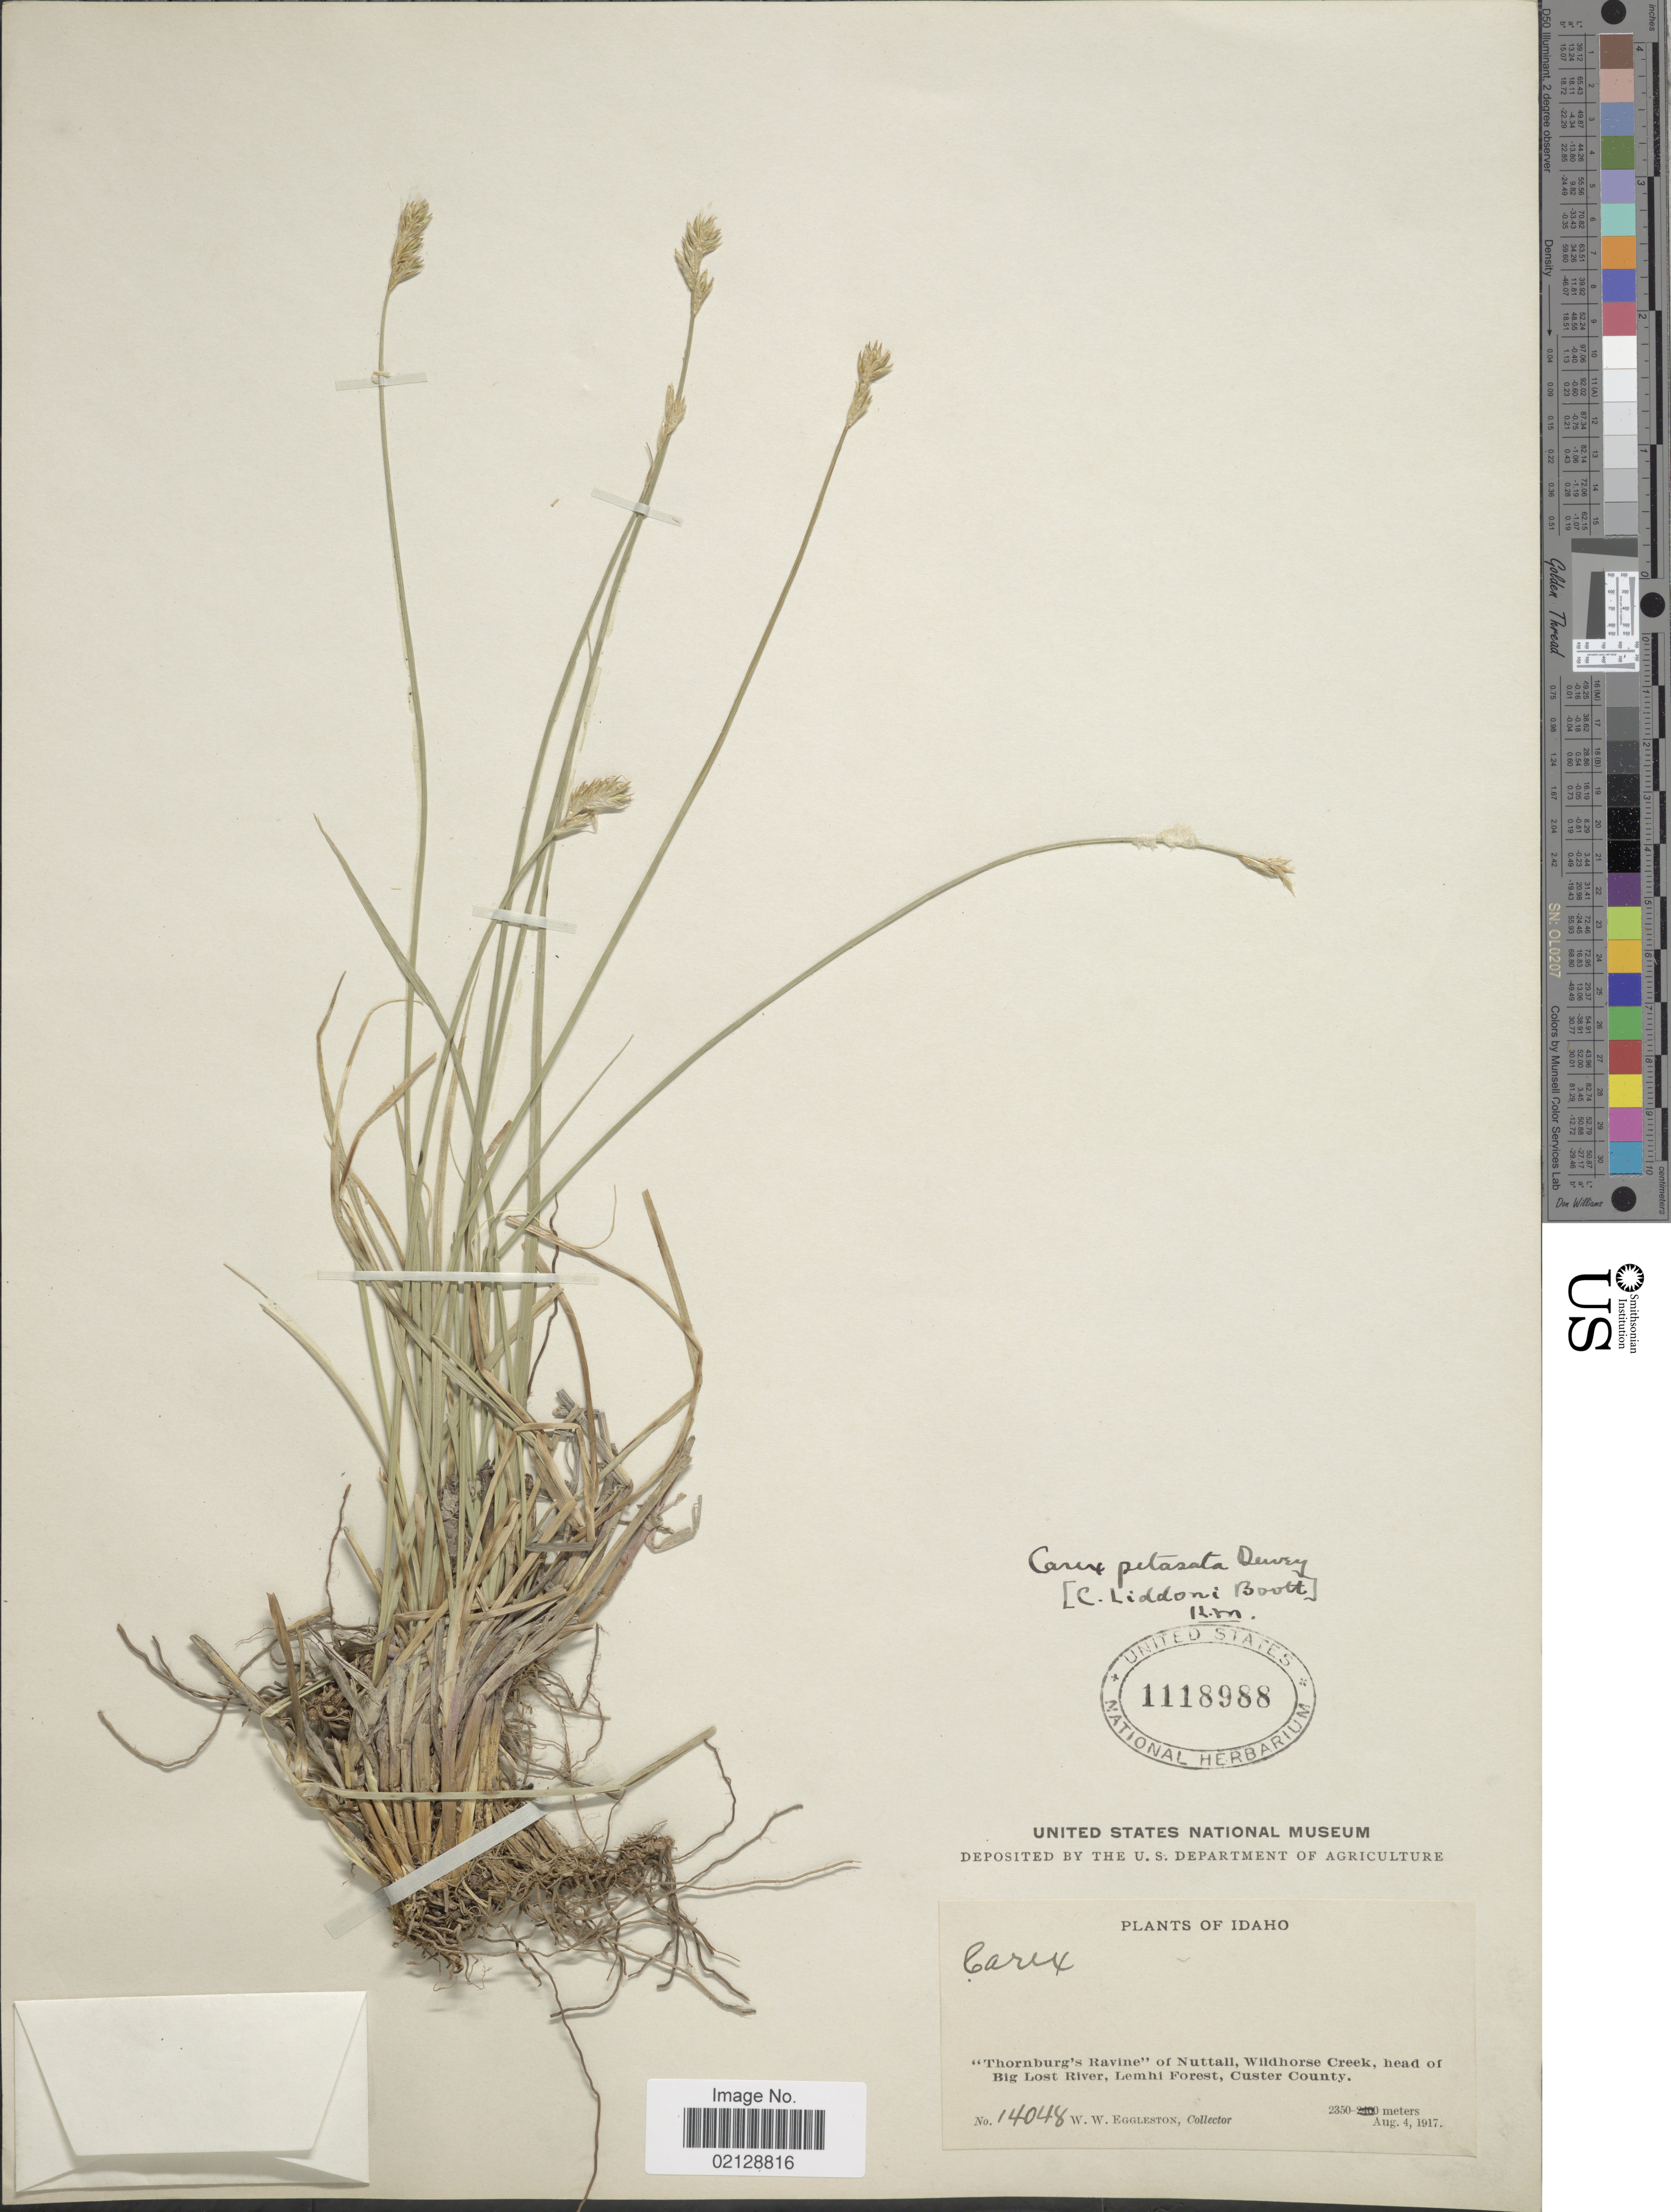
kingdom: Plantae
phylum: Tracheophyta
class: Liliopsida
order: Poales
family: Cyperaceae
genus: Carex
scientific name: Carex petasata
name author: Dewey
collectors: W. W. Eggleston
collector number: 14048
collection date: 1917-08-04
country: United States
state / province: Idaho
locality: Thornburg's Ravine of Nuttall, Wildhorse Creek, head of Big Lost River, Lemhi Forest, Custer County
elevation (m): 2350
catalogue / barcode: US 1118988